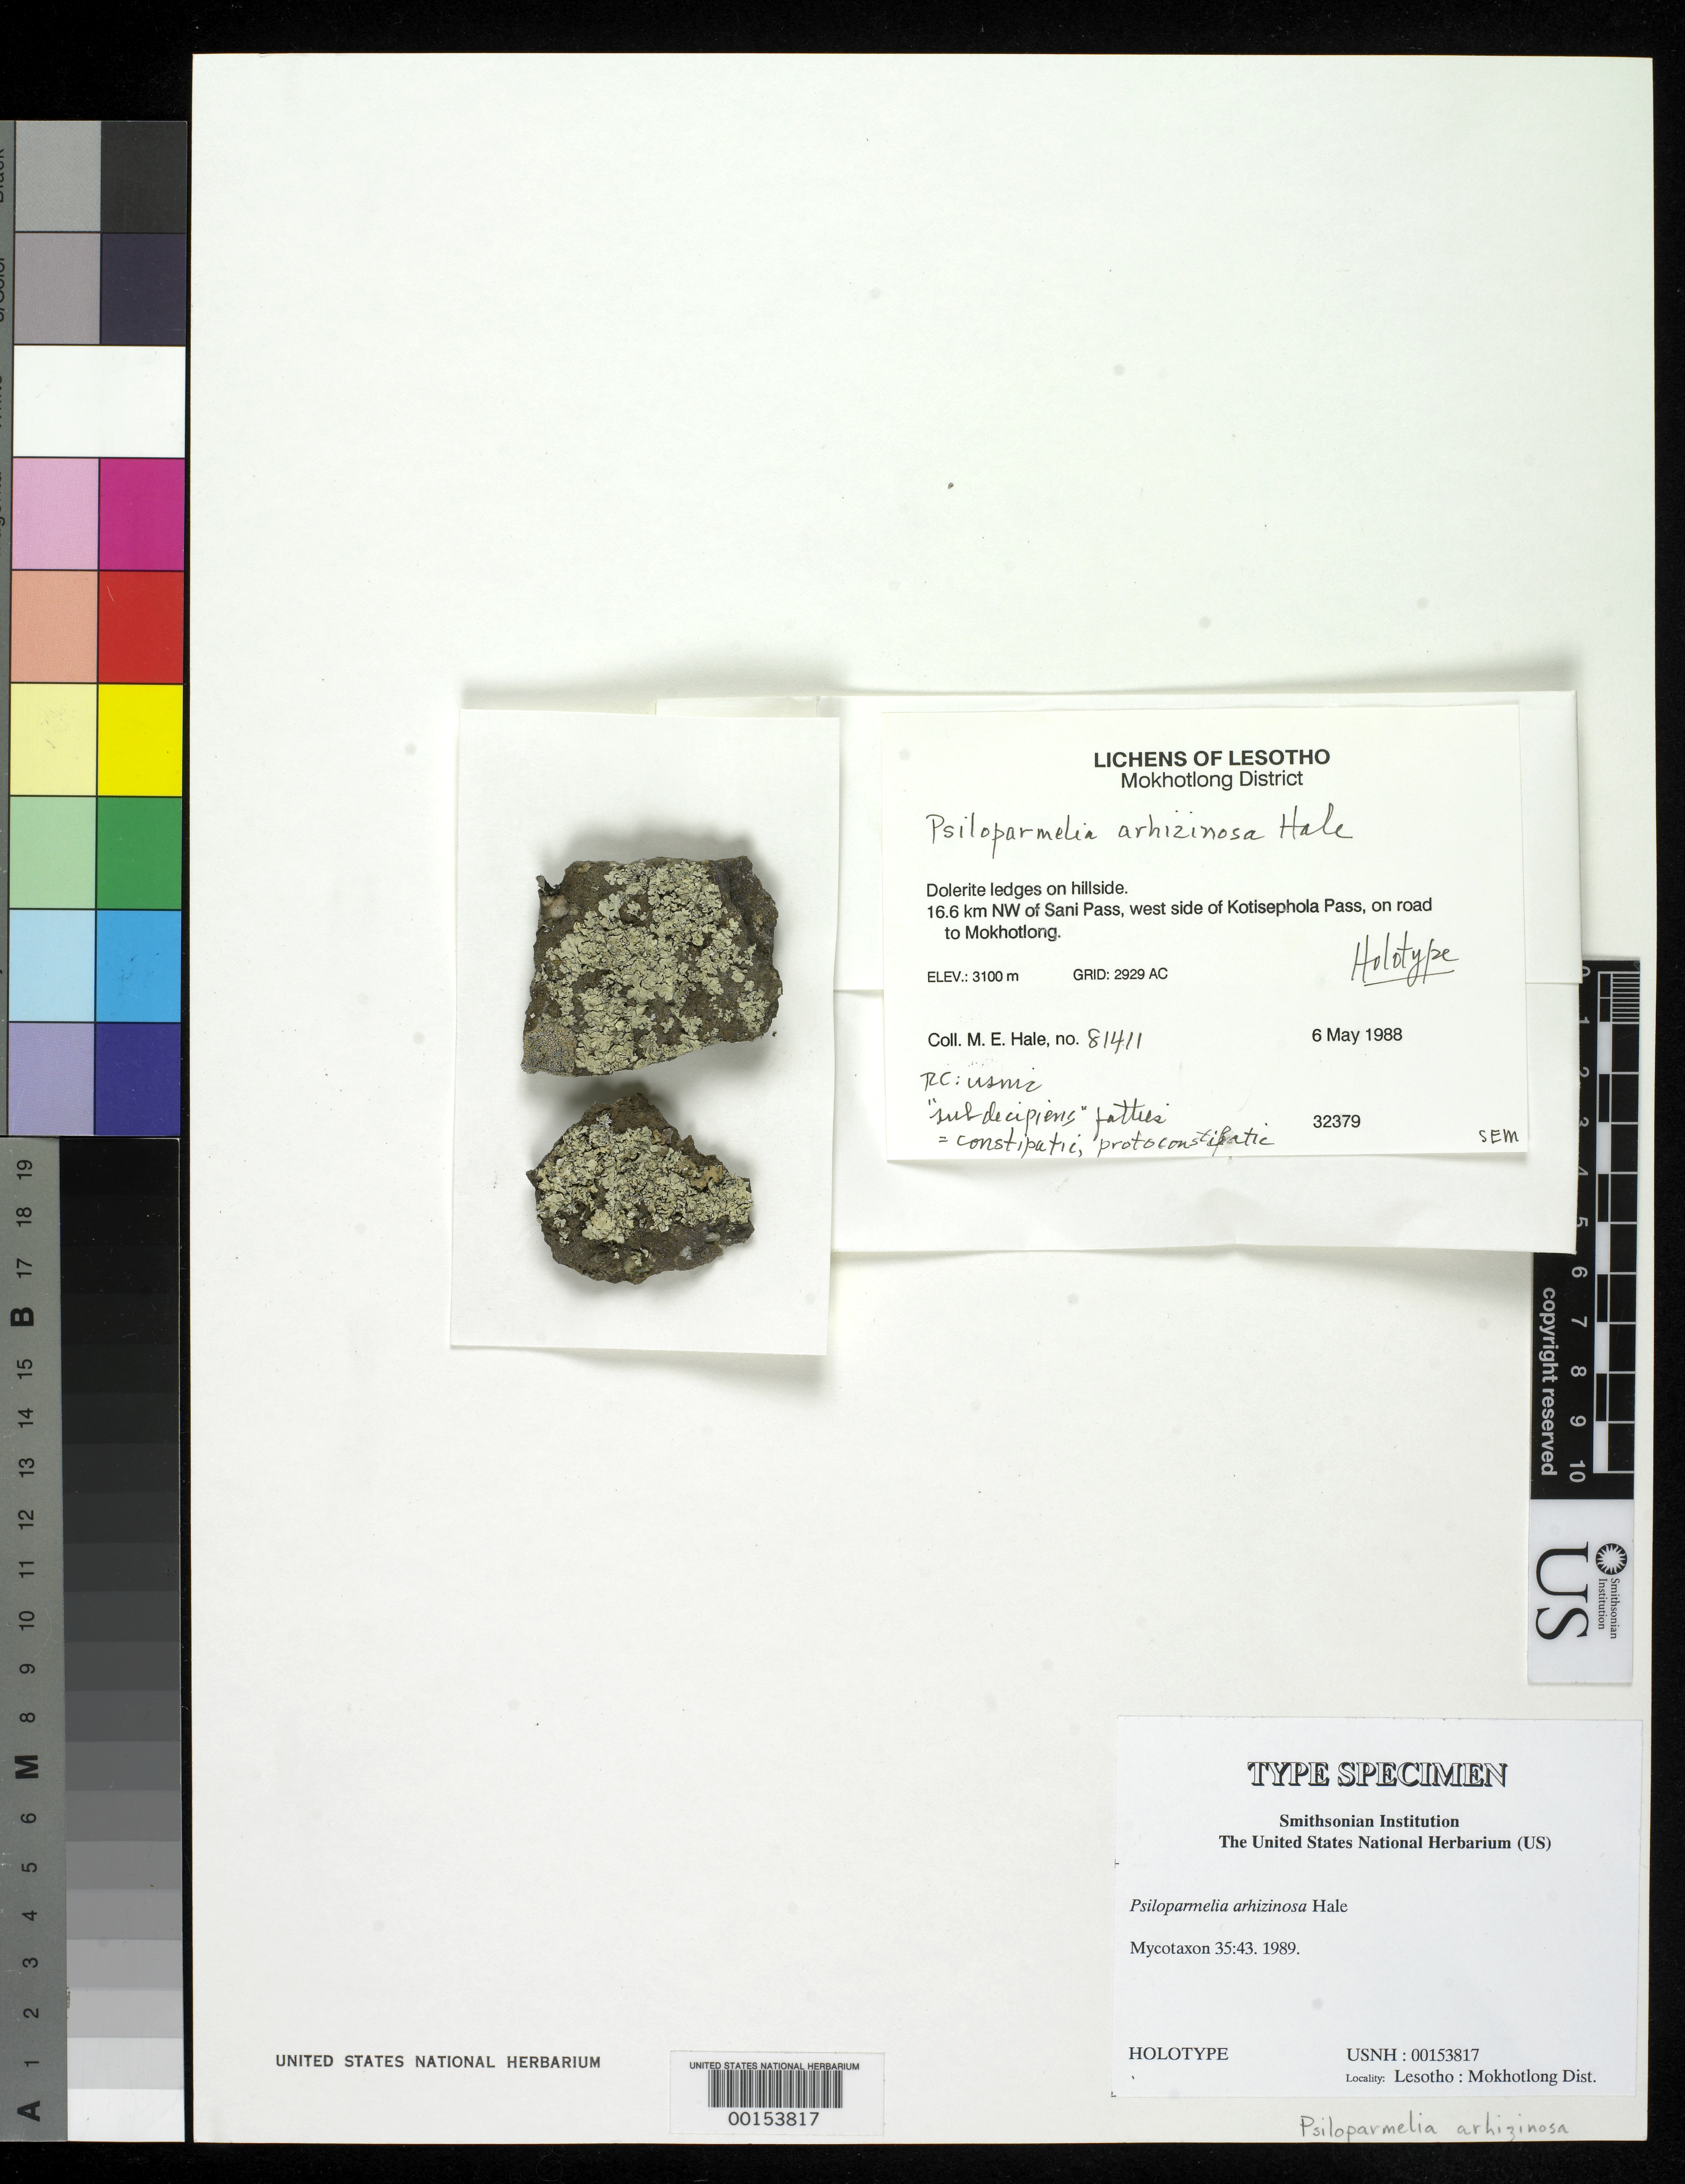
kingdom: Fungi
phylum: Ascomycota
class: Lecanoromycetes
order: Lecanorales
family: Parmeliaceae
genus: Psiloparmelia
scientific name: Psiloparmelia arhizinosa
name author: Hale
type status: Holotype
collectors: M. Hale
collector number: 81411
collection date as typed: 06 May 1988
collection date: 1988-05-06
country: Lesotho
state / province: Mokhotlong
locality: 16.6 km NW of Sani Pass, W side of Kotisephola Pass, on road to Mokhotlong, Grid 2929 AC, dolerite ledges on hillside.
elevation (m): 3100